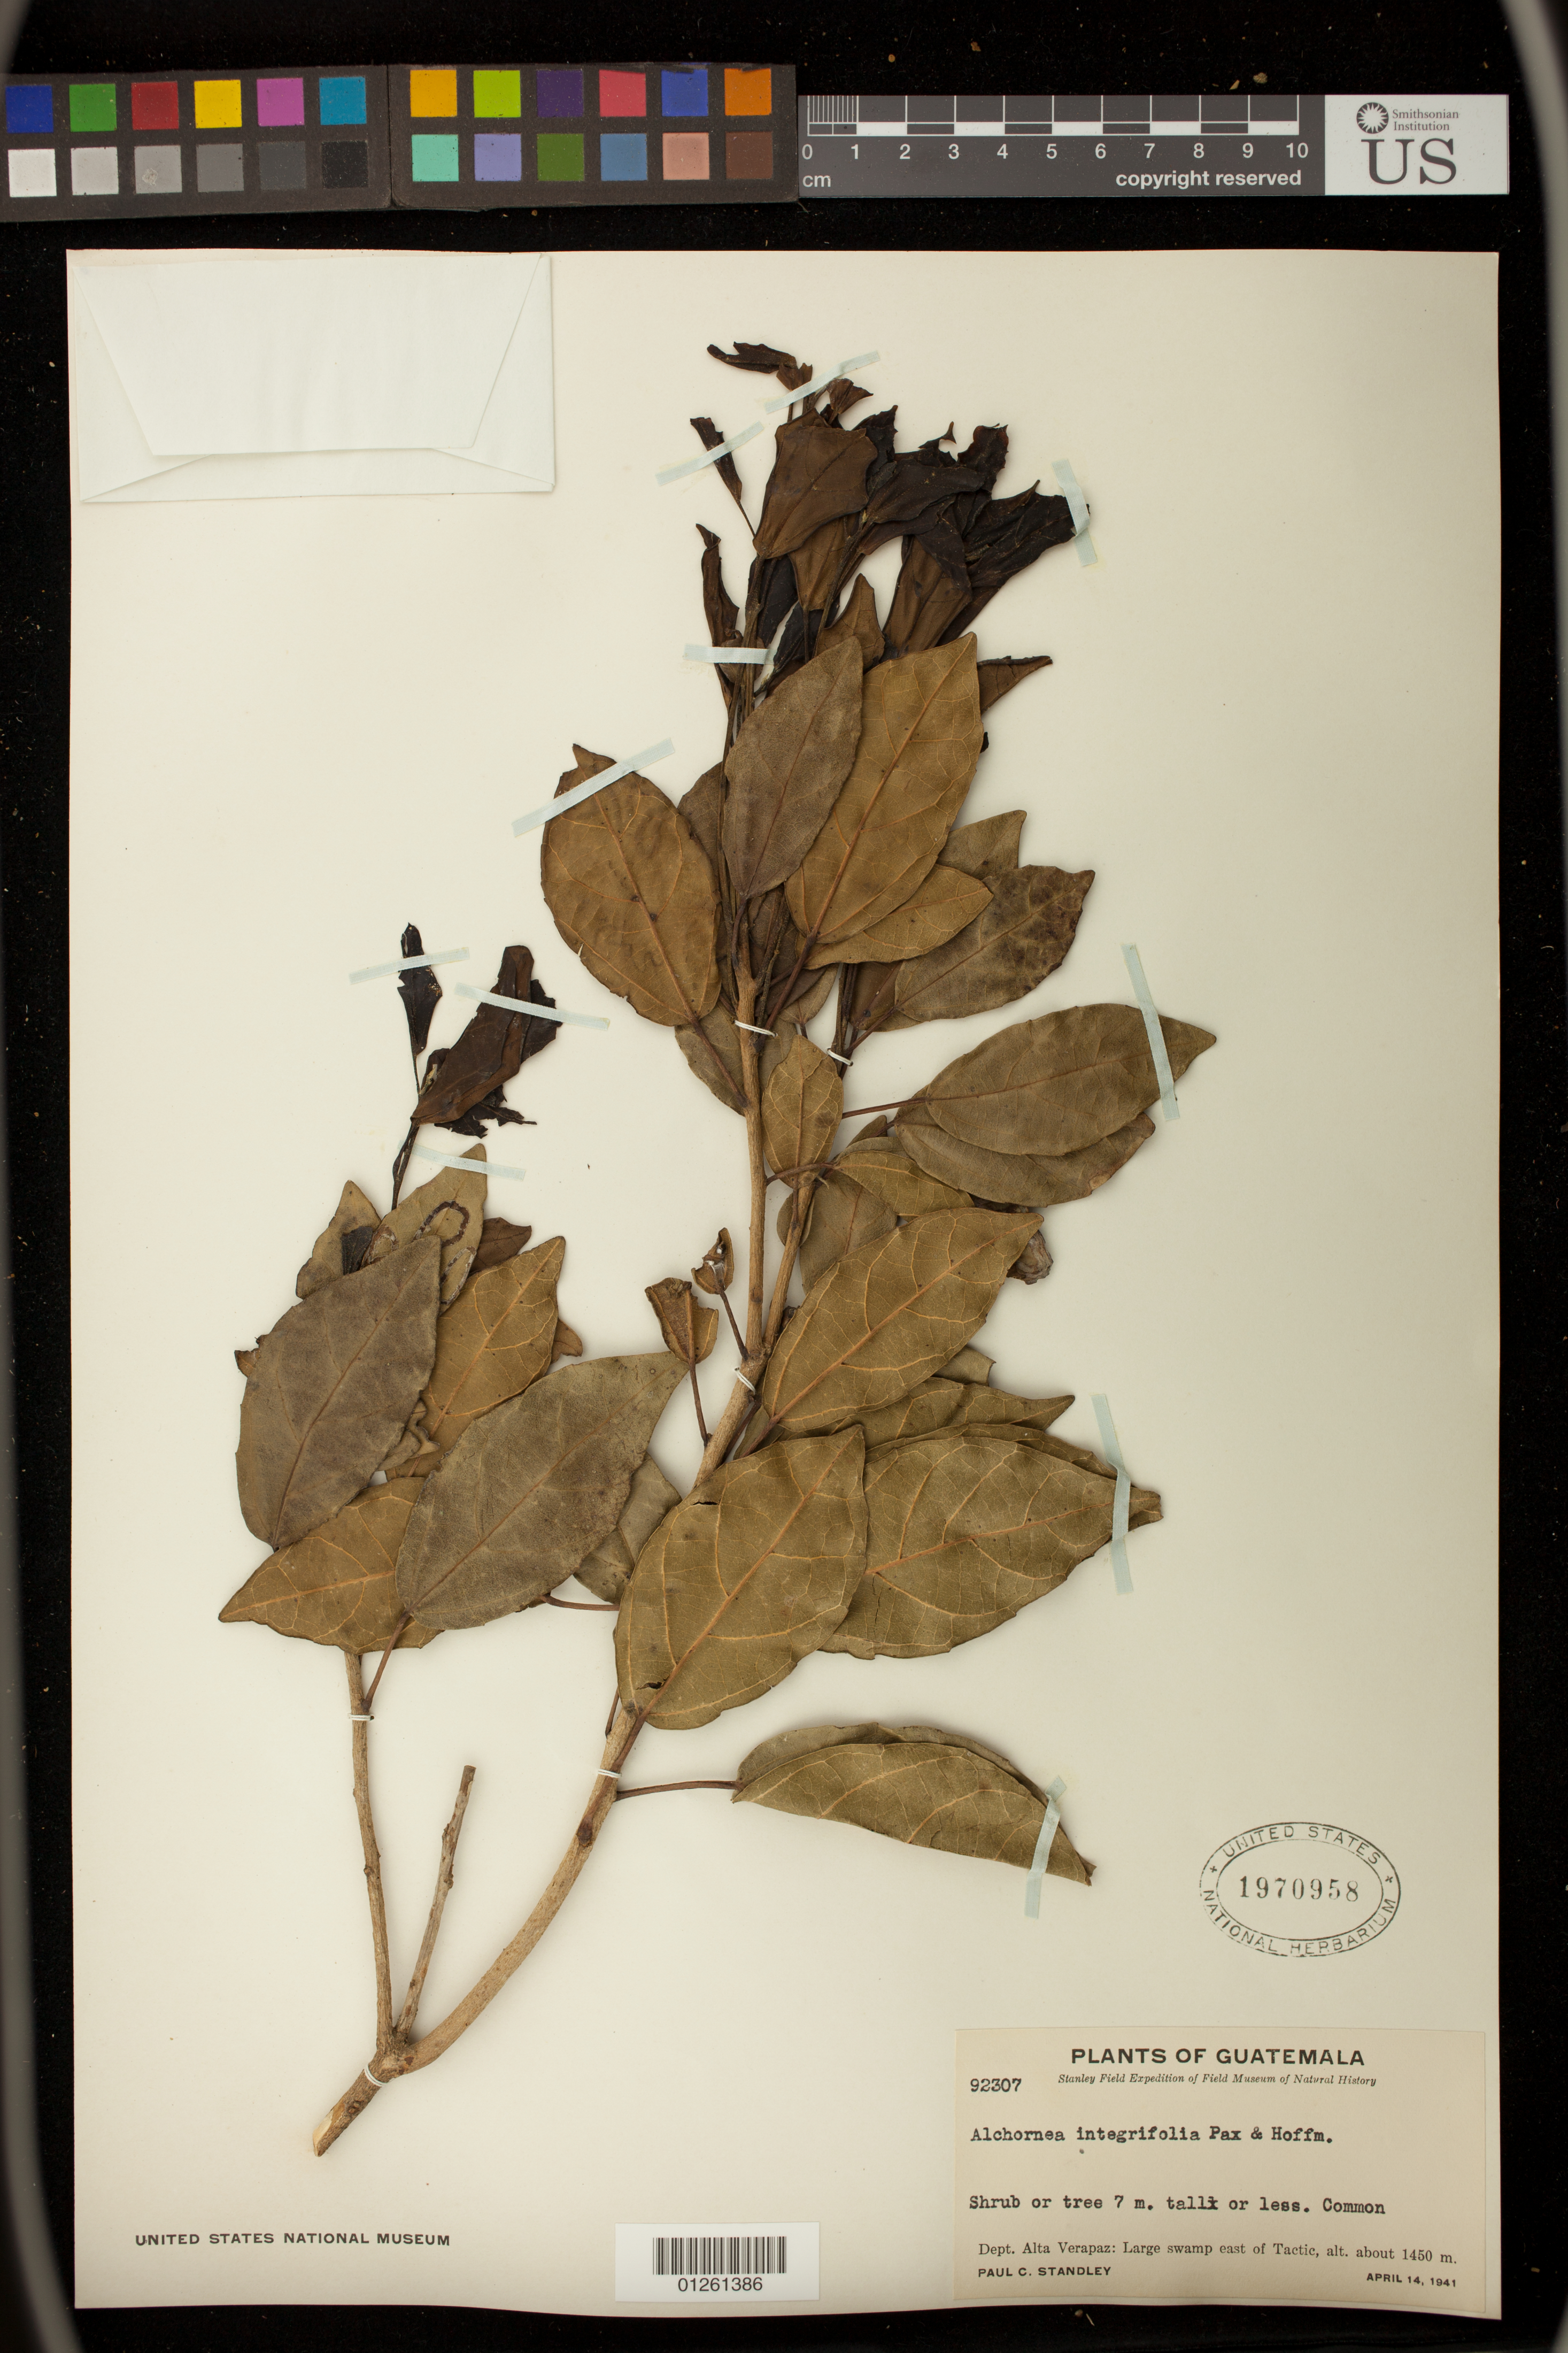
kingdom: Plantae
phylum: Tracheophyta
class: Magnoliopsida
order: Malpighiales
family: Euphorbiaceae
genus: Alchornea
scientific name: Alchornea integrifolia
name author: Pax & K. Hoffm. in Engl.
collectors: P. C. Standley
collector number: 92307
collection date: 1941-04-14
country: Guatemala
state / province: Alta Verapaz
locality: East of Tactic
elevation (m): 1450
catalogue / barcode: US 1970958